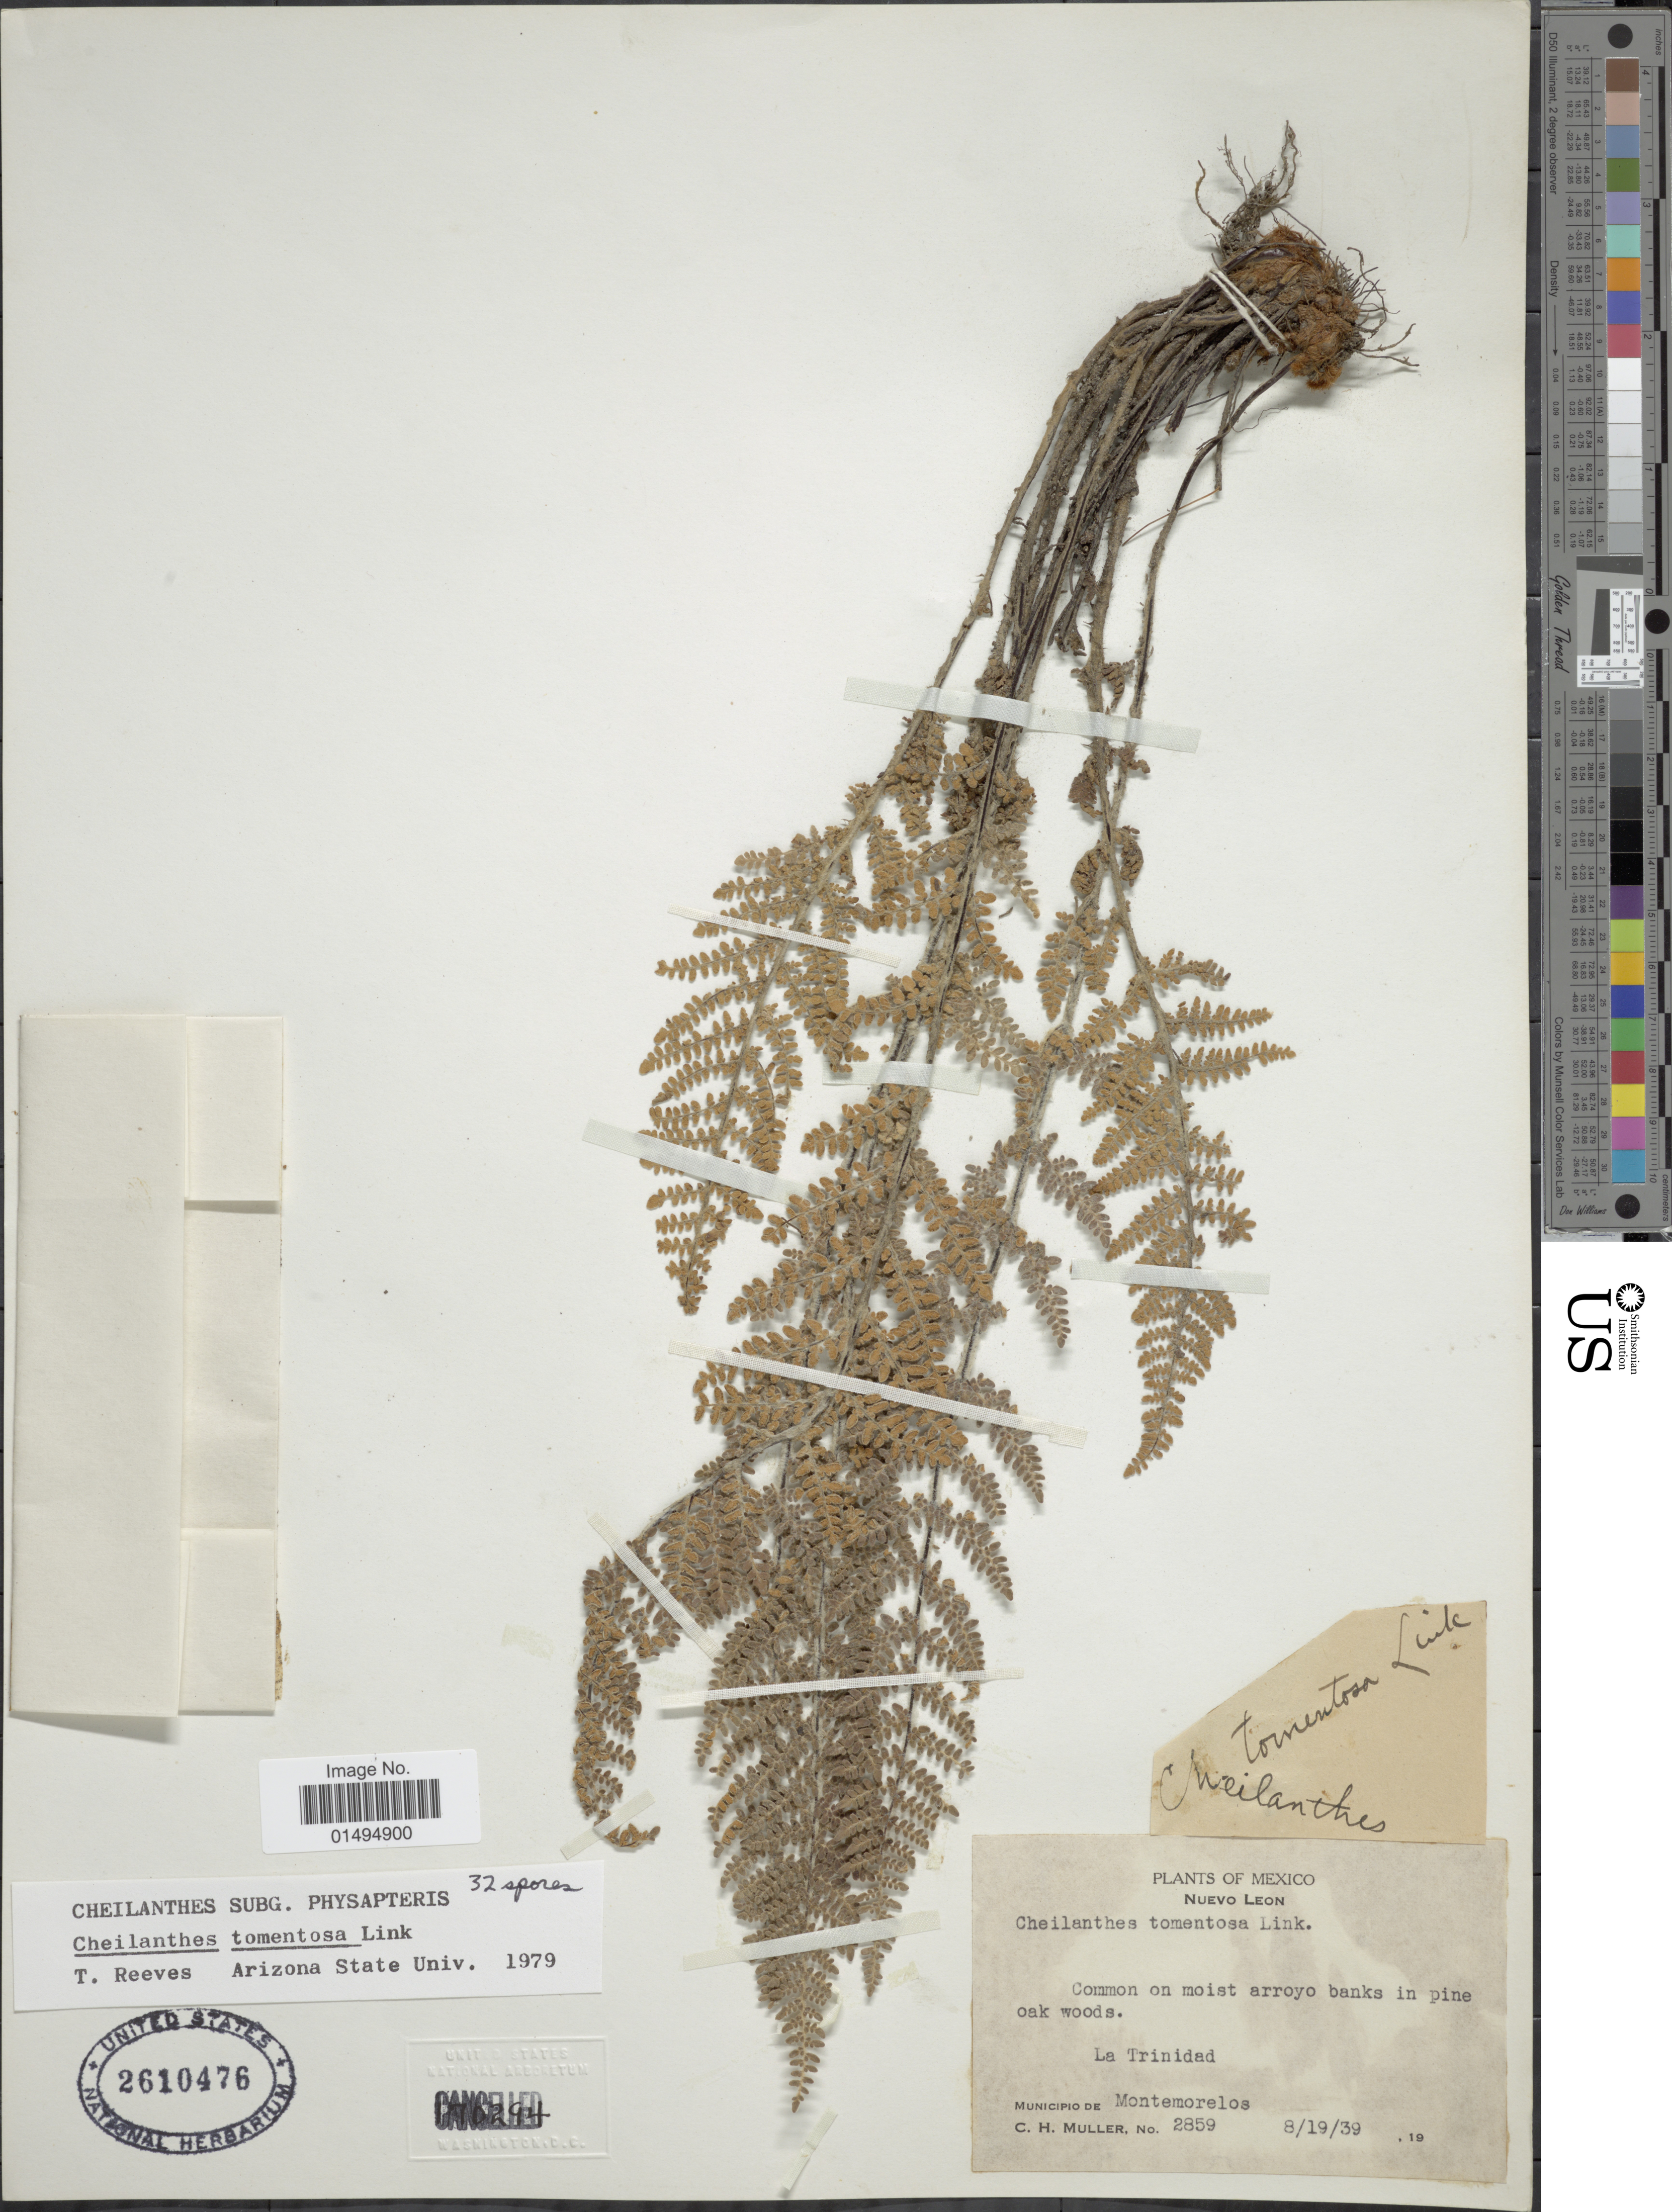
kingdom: Plantae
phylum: Tracheophyta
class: Polypodiopsida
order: Polypodiales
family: Pteridaceae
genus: Myriopteris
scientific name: Myriopteris tomentosa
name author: (Link) Fée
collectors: C. H. Müller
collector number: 2859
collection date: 1939-08-19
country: Mexico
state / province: Nuevo León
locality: Nuevo Leon, Common on moist arroyo banks in pine oak woods, La Trinidad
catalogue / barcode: US 2610476